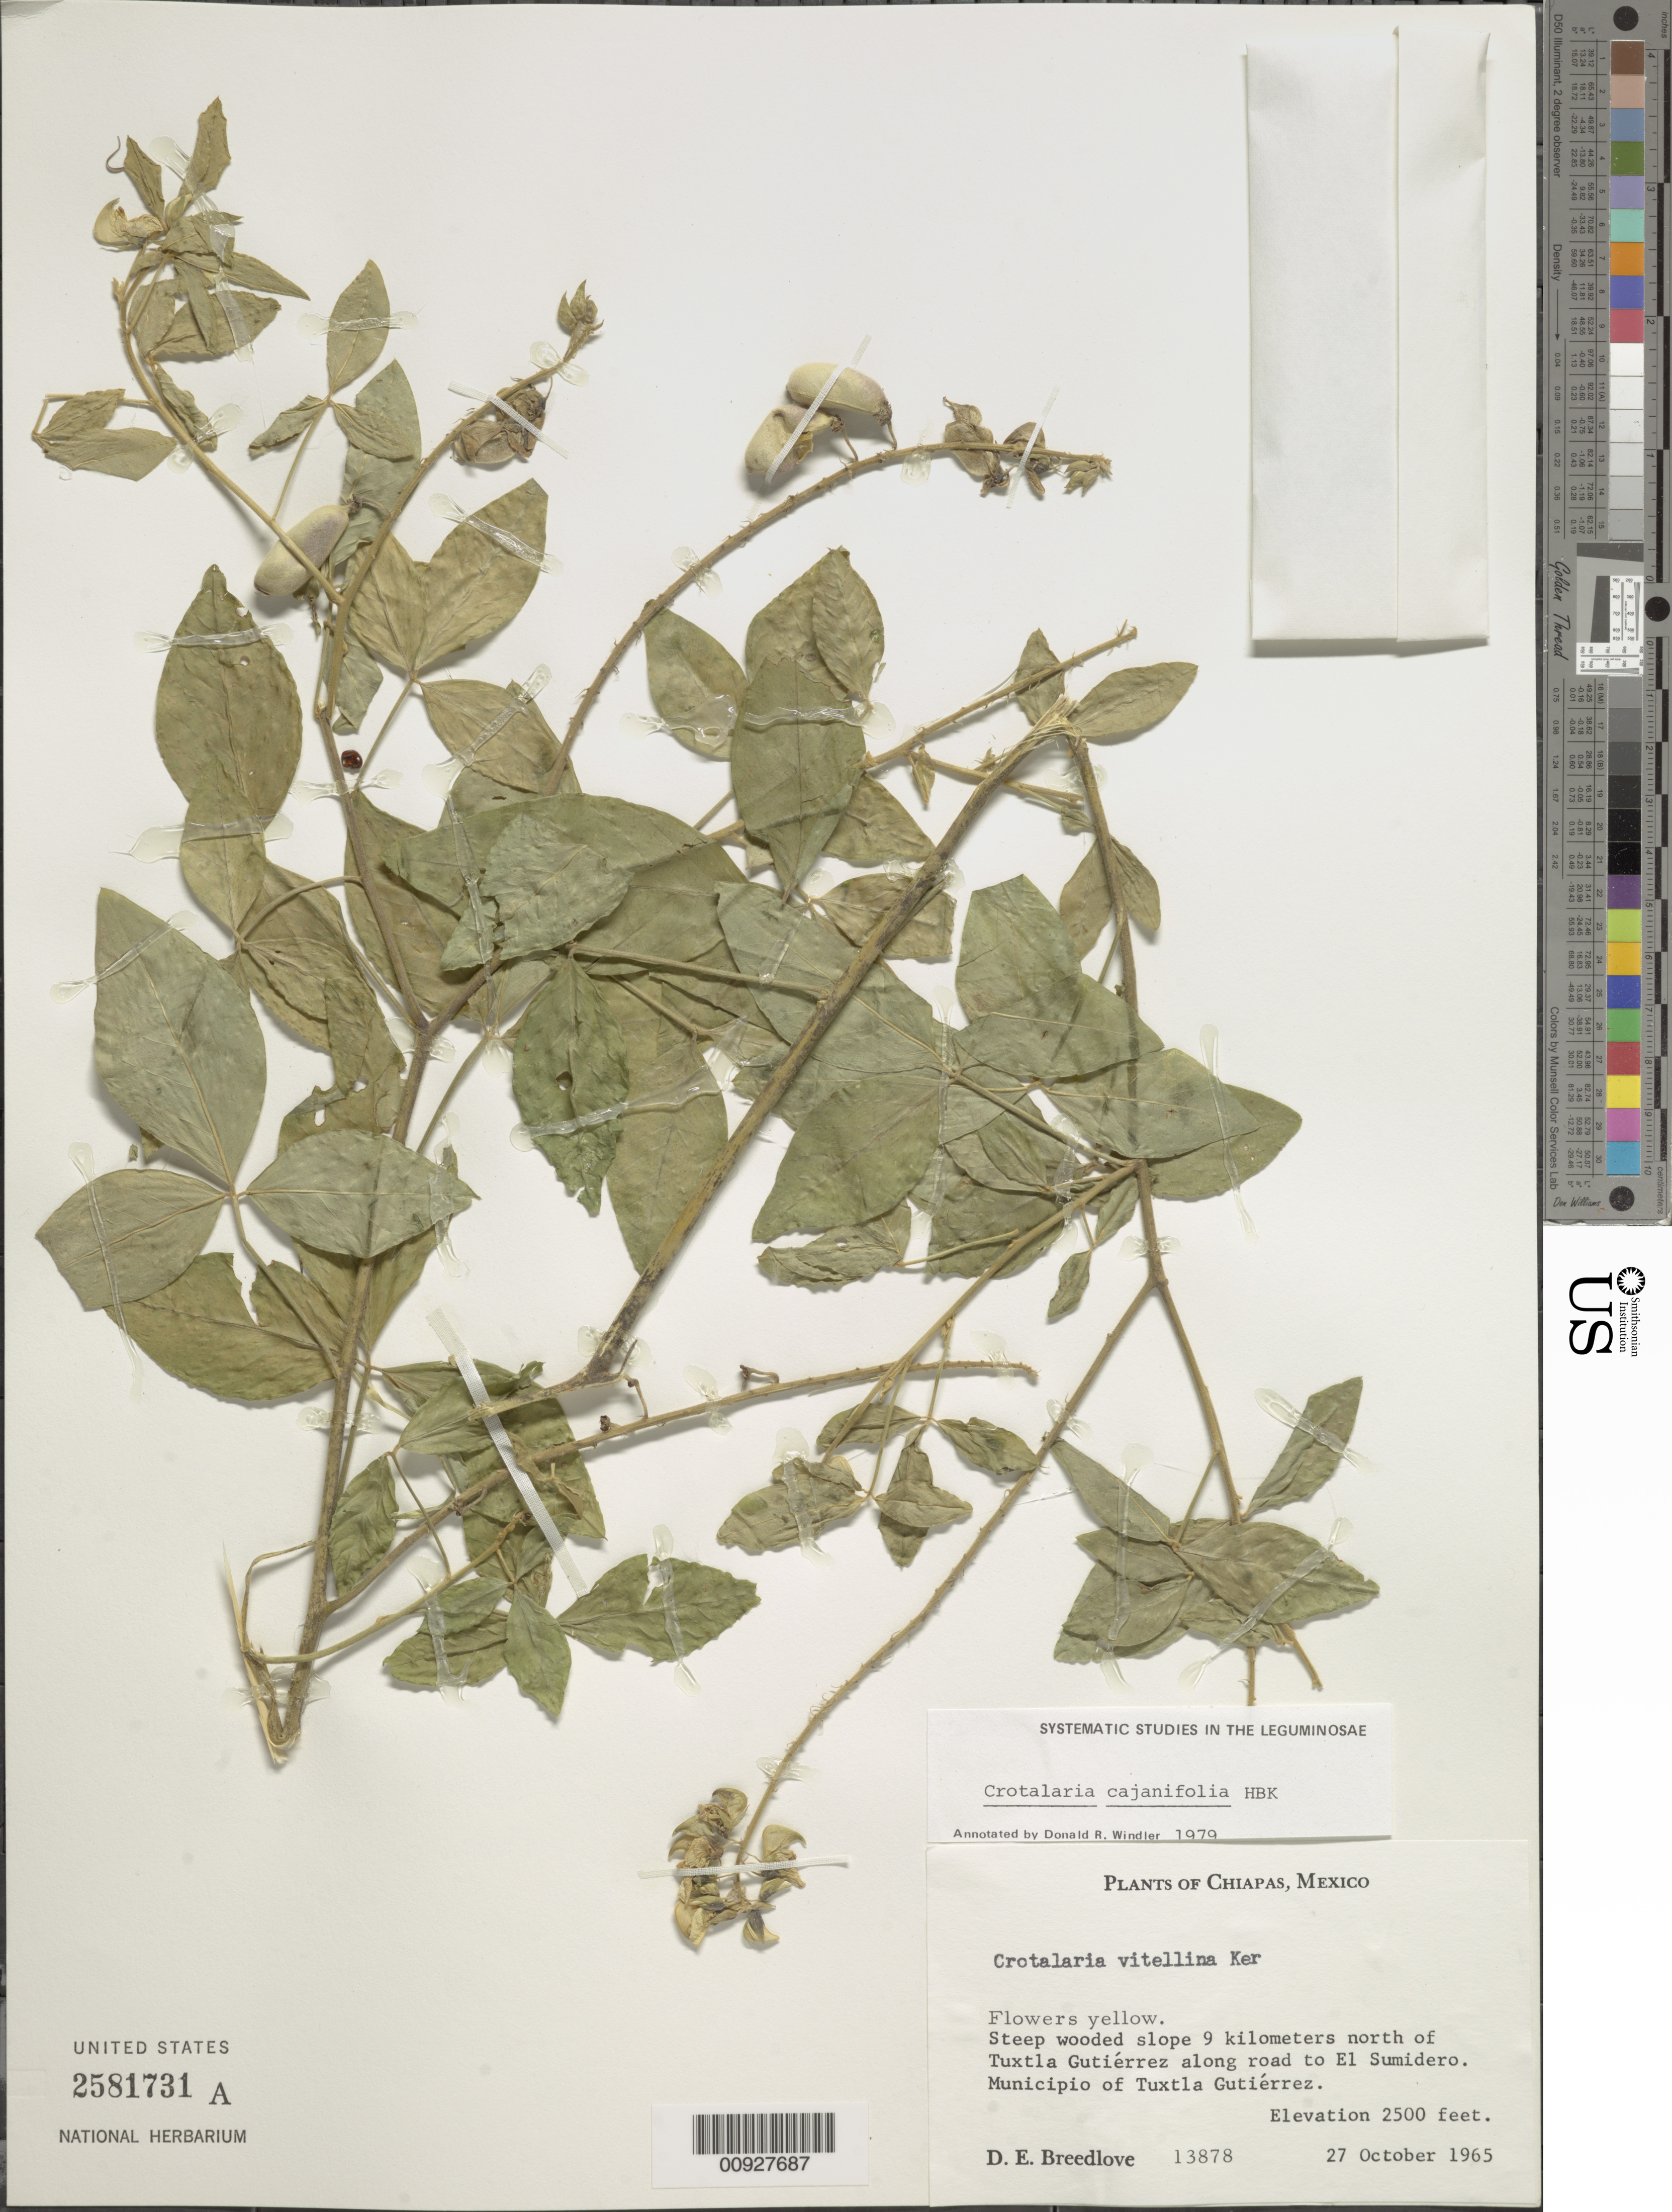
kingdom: Plantae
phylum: Tracheophyta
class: Magnoliopsida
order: Fabales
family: Fabaceae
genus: Crotalaria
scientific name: Crotalaria cajanifolia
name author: Kunth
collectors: D. E. Breedlove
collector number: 13878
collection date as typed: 27 Oct 1965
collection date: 1965-10-27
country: Mexico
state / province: Chiapas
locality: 9 kilometers north of Tuxtla Gutiérrez along road to El Sumidero. Municipio of Tuxtla Gutiérrez, Chiapas.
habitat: Steep wooded slope.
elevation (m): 762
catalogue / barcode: US 2581731A